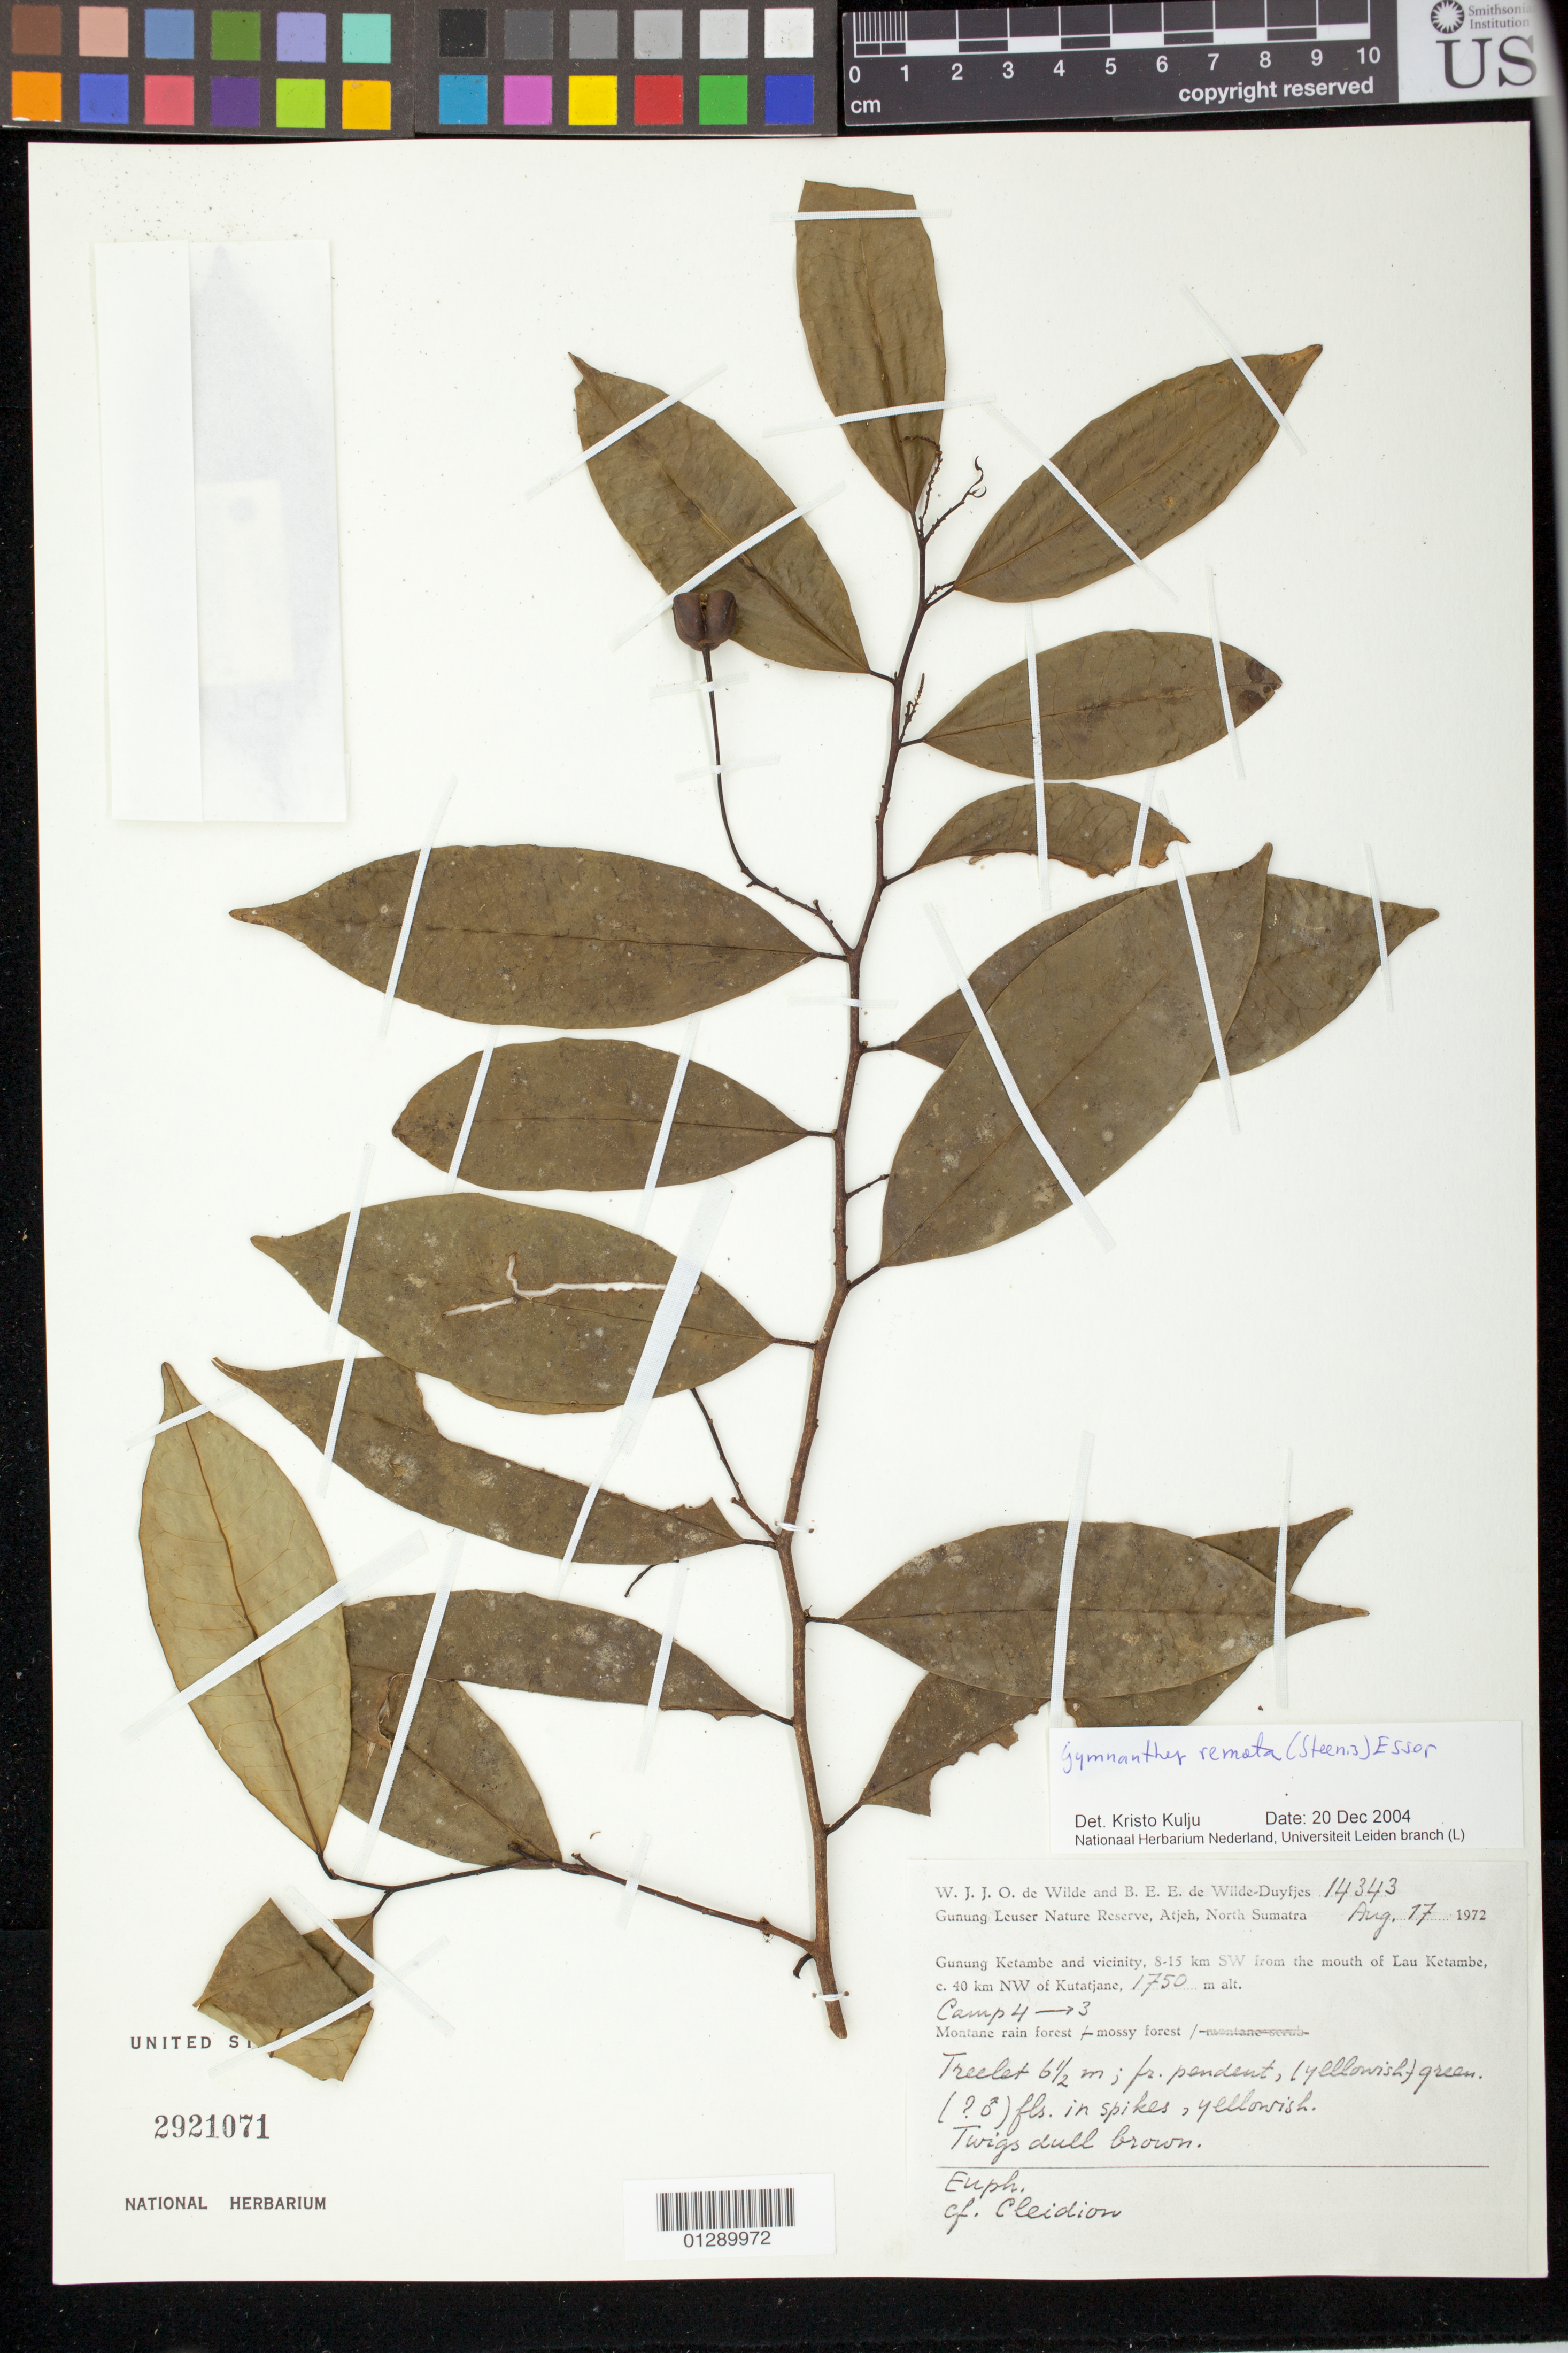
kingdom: Plantae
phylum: Tracheophyta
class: Magnoliopsida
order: Malpighiales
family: Euphorbiaceae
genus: Gymnanthes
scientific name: Gymnanthes remota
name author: (Steenis) Esser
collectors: B. E. de Wilde-Duyfjes & W. J. de Wilde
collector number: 14343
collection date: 1972-08-17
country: Indonesia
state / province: Sumatra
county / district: Sumatera Utara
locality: Gunung Ketambe and vicinity, 8-15 km SW from the mouth of Lau Ketambe, c. 40 km NW of Kutatjane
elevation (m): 1750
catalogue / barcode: US 2921071